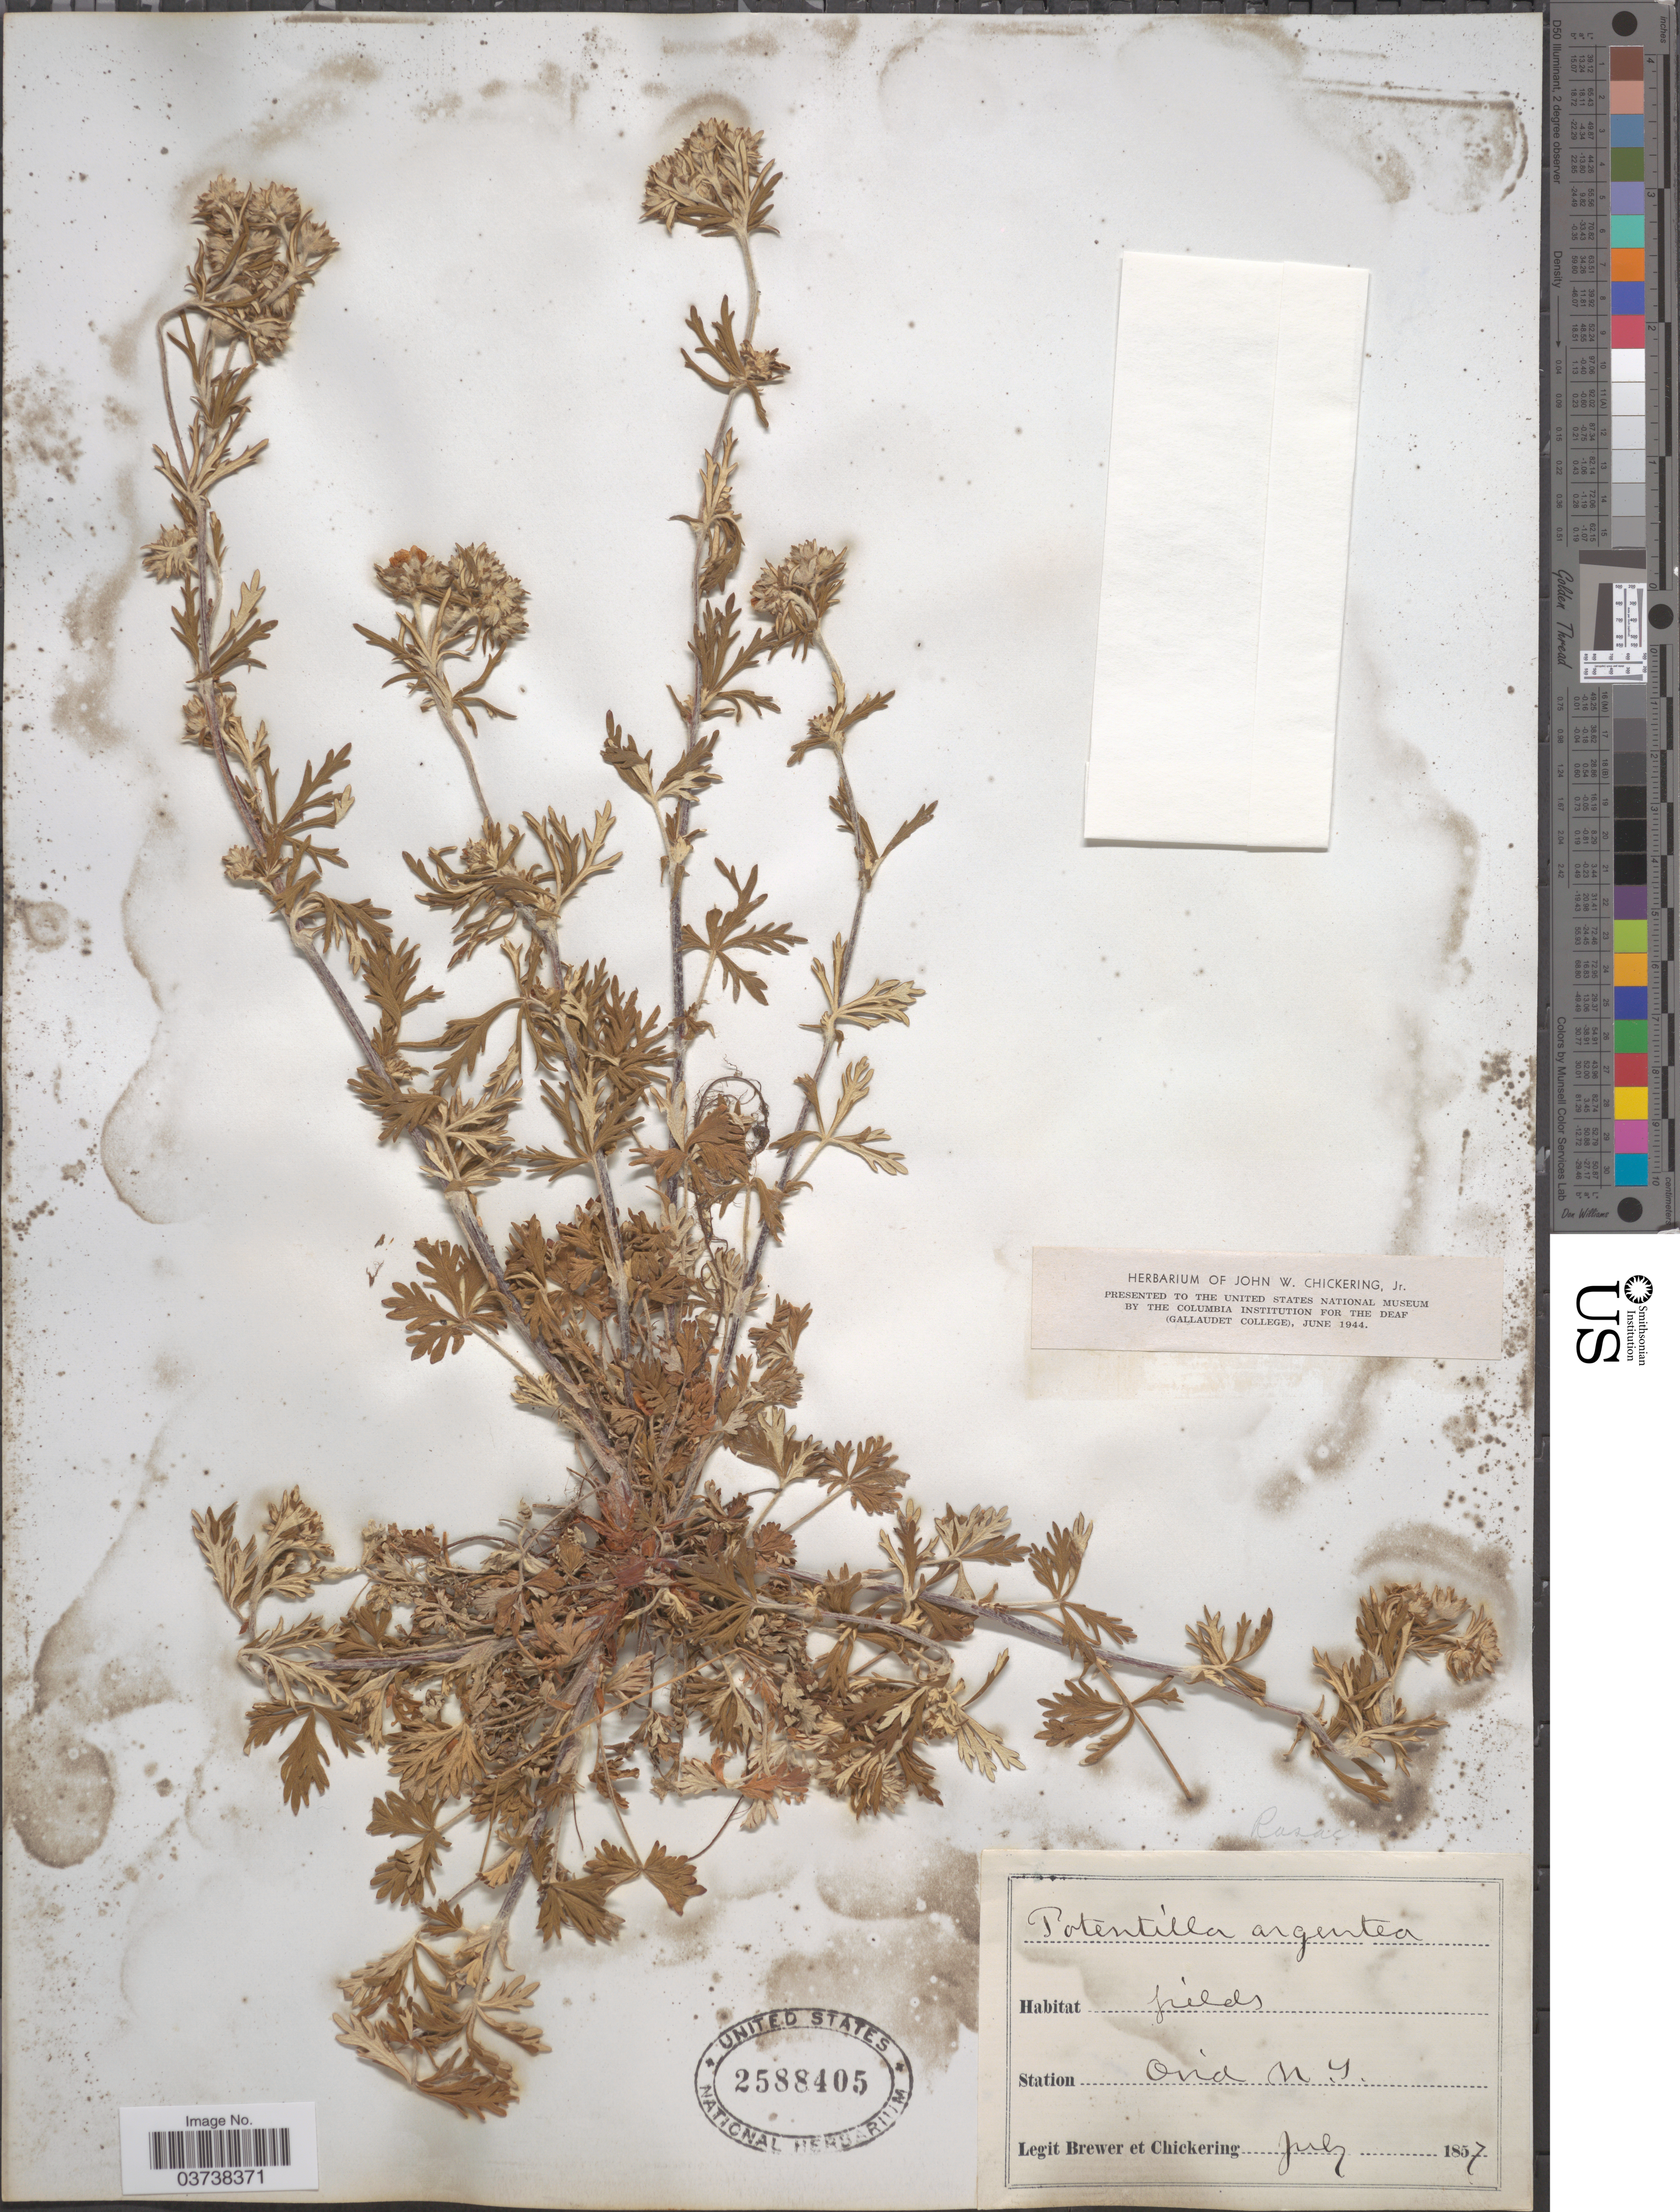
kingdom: Plantae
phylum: Tracheophyta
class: Magnoliopsida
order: Rosales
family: Rosaceae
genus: Potentilla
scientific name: Potentilla argentea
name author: L.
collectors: -. Brewer & J. Chickering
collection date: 1857-07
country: United States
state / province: New York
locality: Ovid.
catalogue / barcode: US 2588405